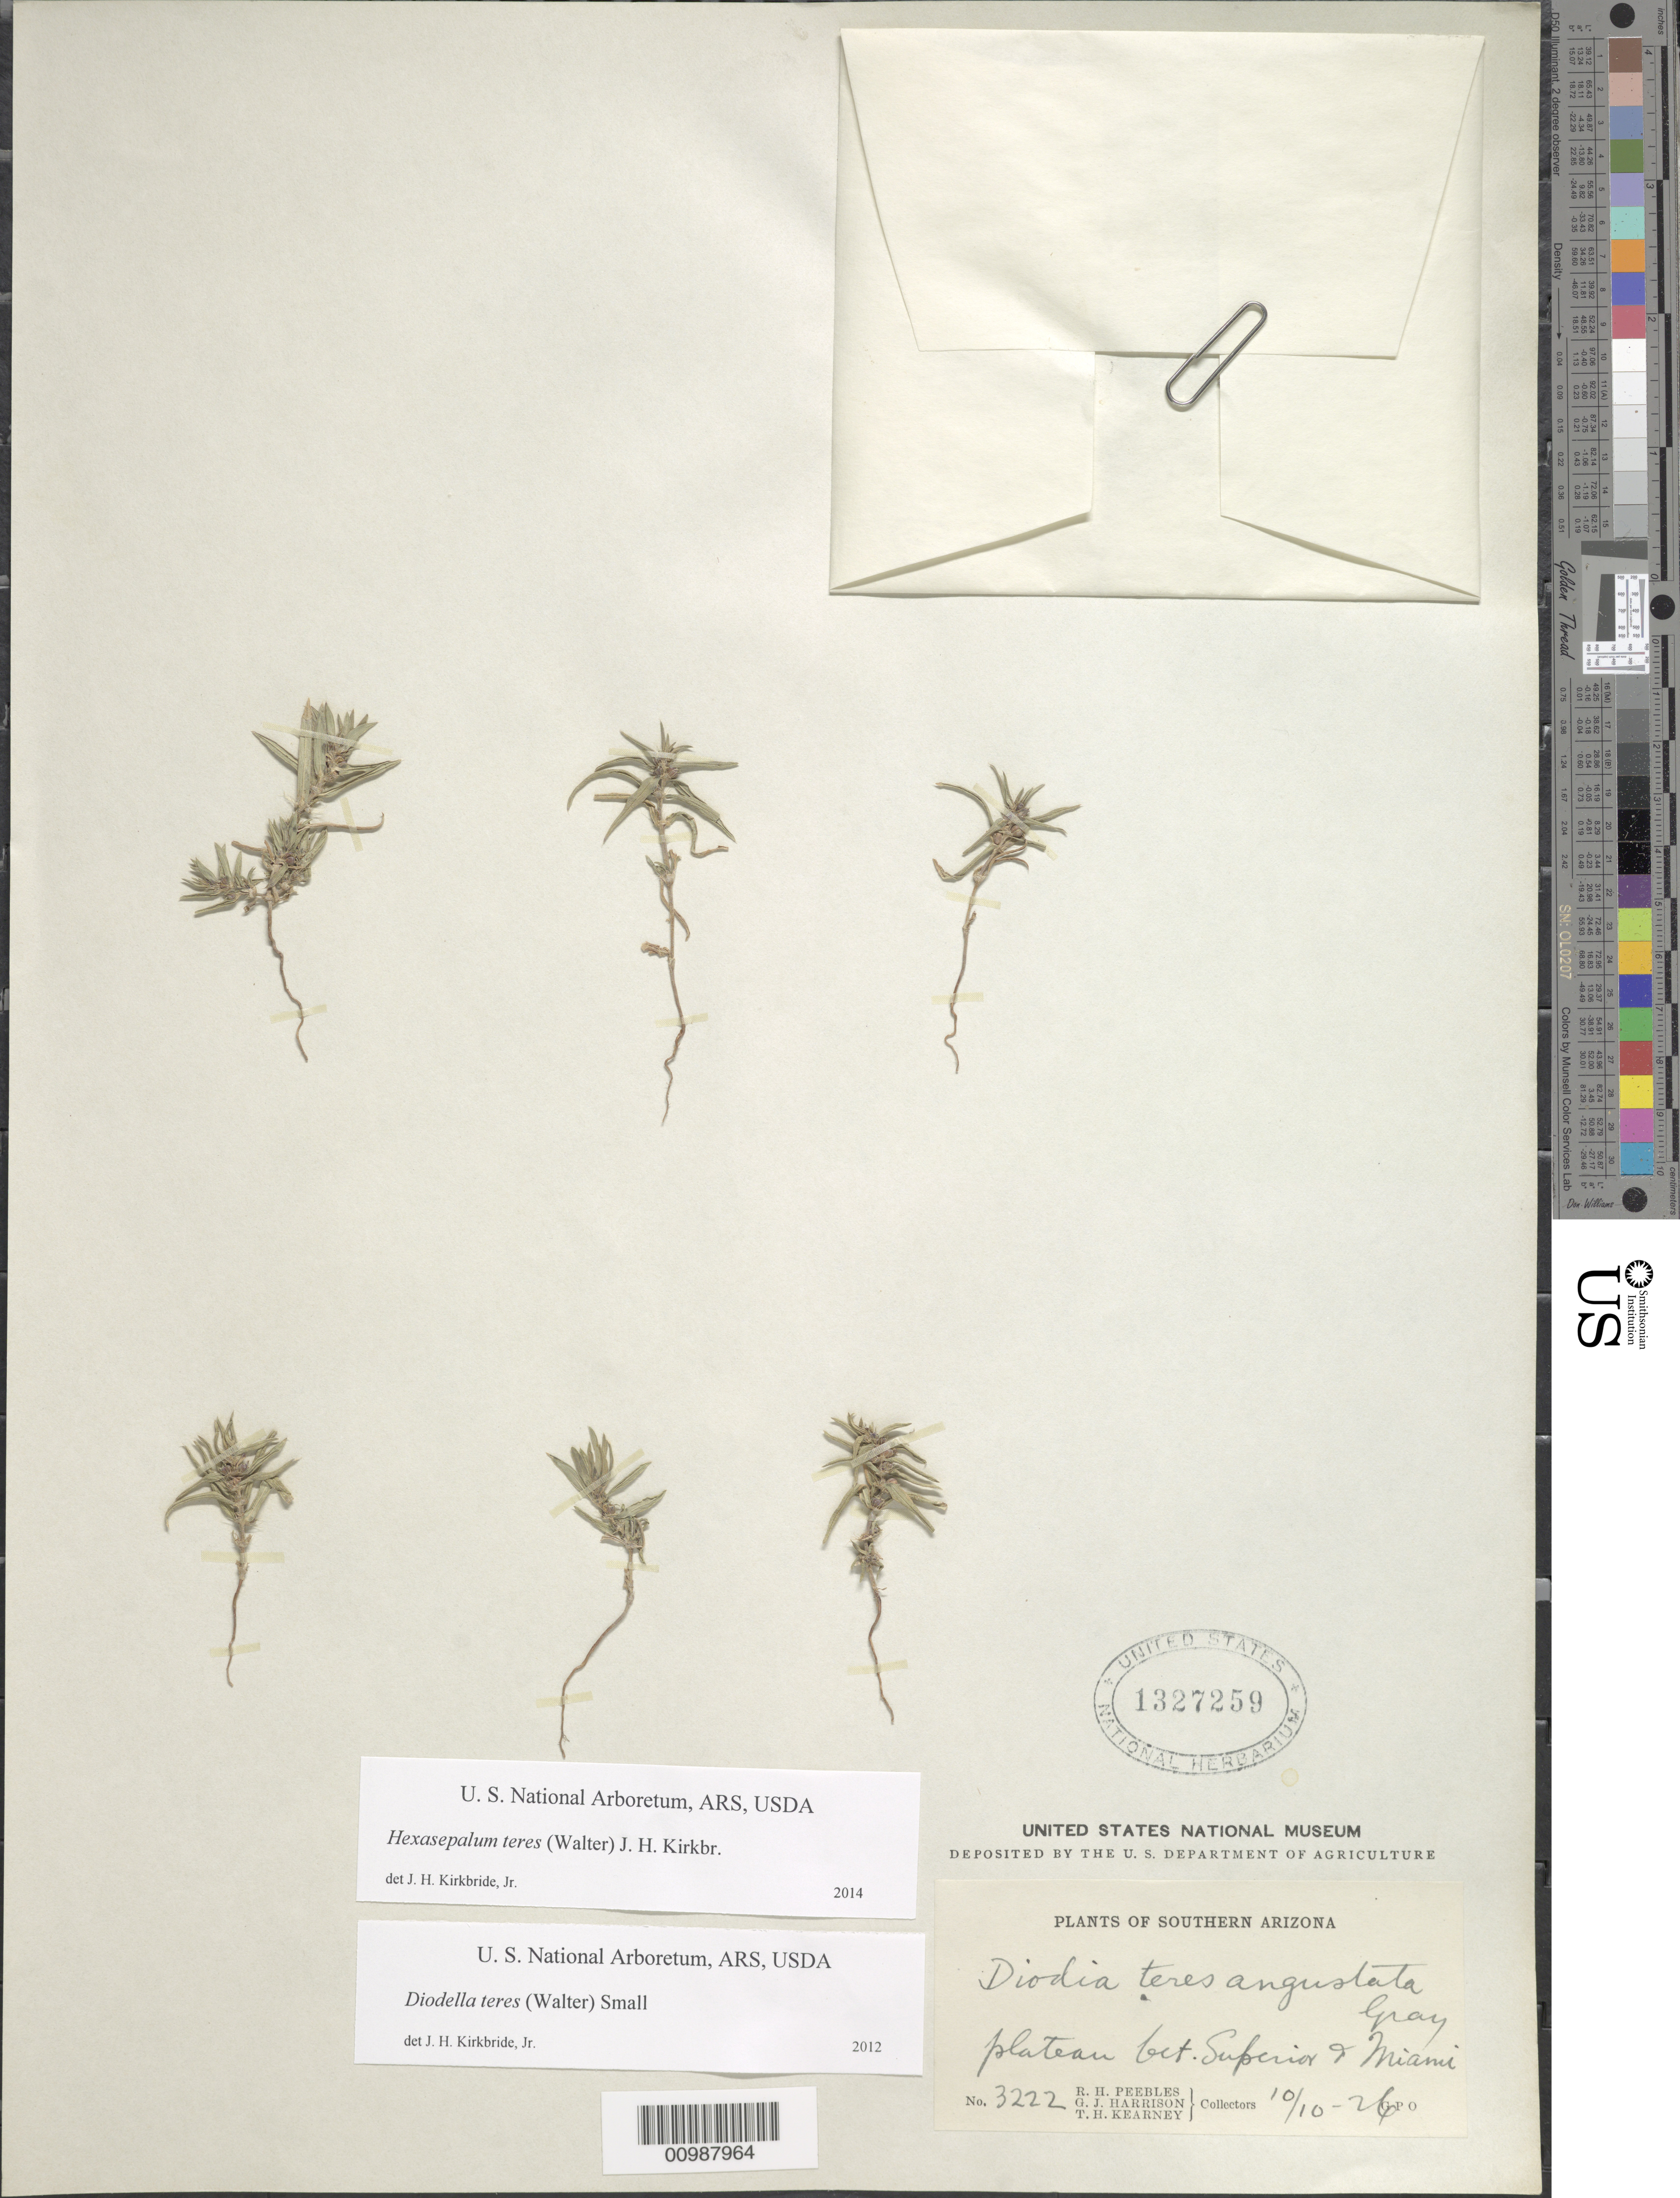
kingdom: Plantae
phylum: Tracheophyta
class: Magnoliopsida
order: Gentianales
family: Rubiaceae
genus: Diodia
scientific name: Diodia teres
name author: Walter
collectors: G. J. Harrison & T. H. Kearney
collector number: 3222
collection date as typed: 10 Oct 1826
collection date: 1826-10-10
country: United States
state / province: Arizona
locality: Plateau bet. Superior and Miami.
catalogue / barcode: US 1327259